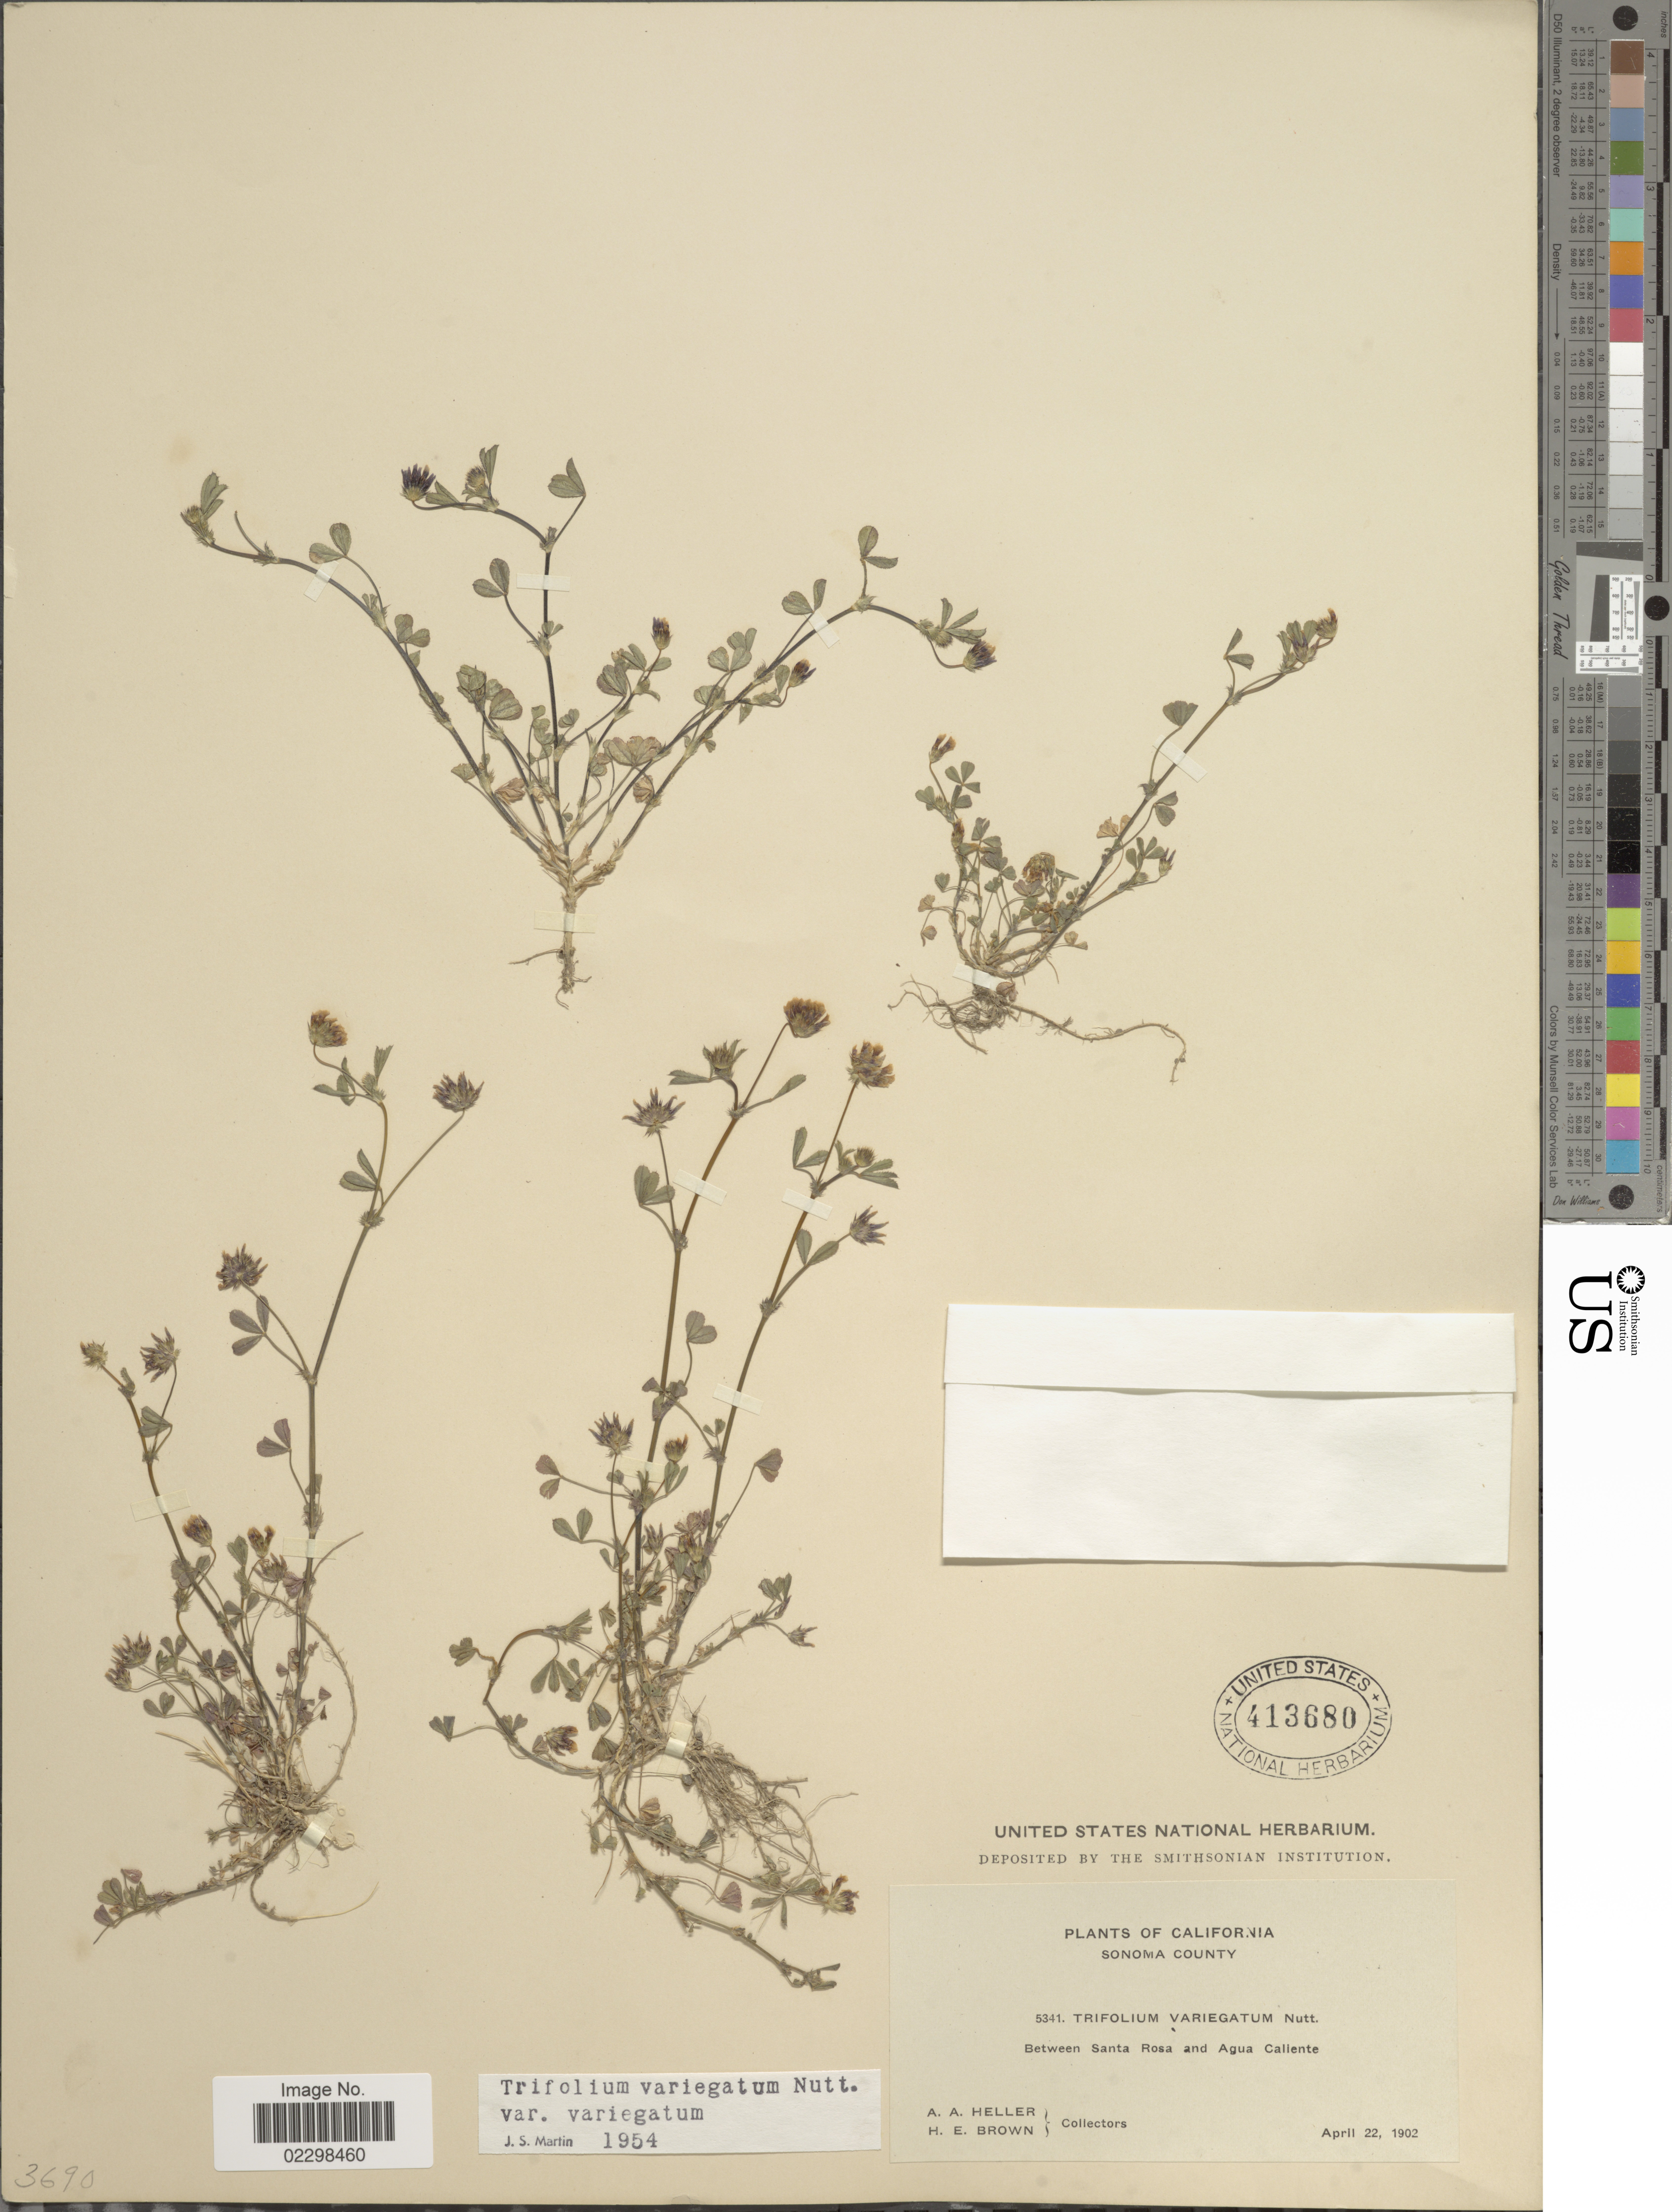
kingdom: Plantae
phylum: Tracheophyta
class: Magnoliopsida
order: Fabales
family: Fabaceae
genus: Trifolium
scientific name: Trifolium variegatum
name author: Nutt.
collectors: A. A. Heller & H. E. Brown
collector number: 5341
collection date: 1902-04-22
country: United States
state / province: California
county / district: Sonoma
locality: Sonoma County, between Santa Rosa and Agua Caliente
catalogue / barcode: US 413680